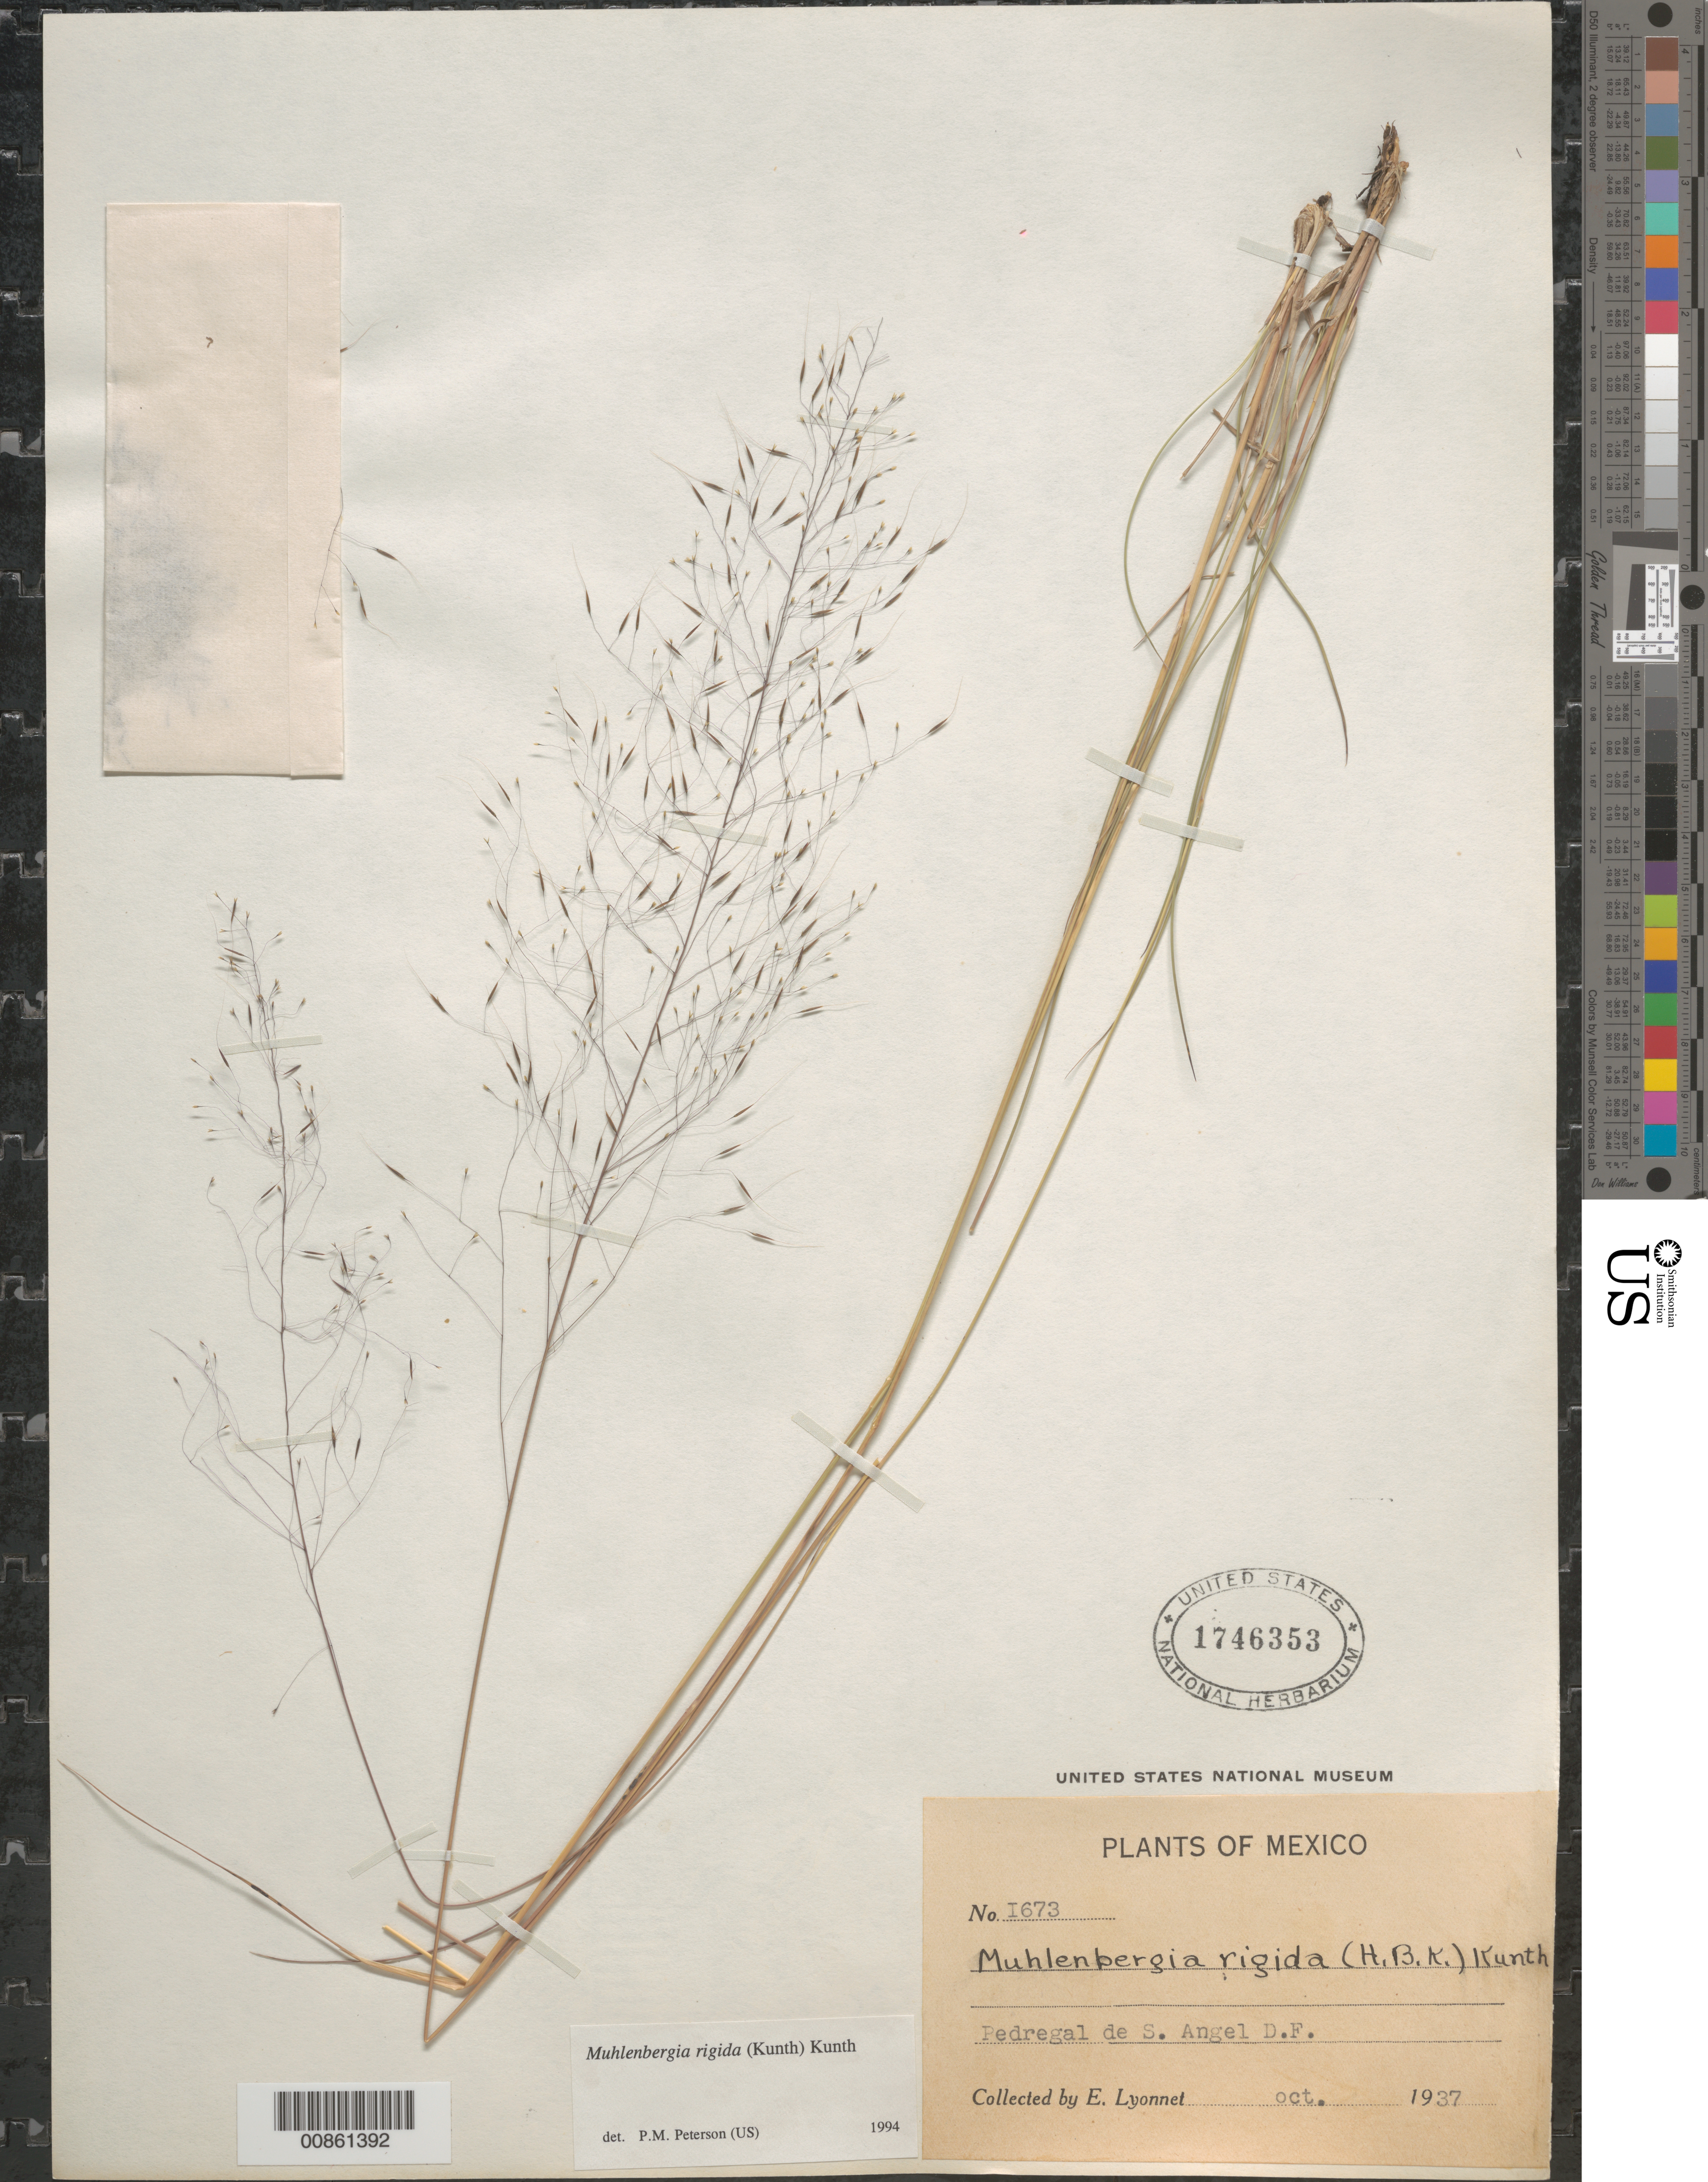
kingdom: Plantae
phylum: Tracheophyta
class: Liliopsida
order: Poales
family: Poaceae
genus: Muhlenbergia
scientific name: Muhlenbergia rigida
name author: (Kunth) Kunth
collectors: Bro. E. Lyonnet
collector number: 1673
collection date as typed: Oct 1937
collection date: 1937-10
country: Mexico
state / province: Distrito Federal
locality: Pedregal de San Angel, deleg. Tlalpan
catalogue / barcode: US 1746353